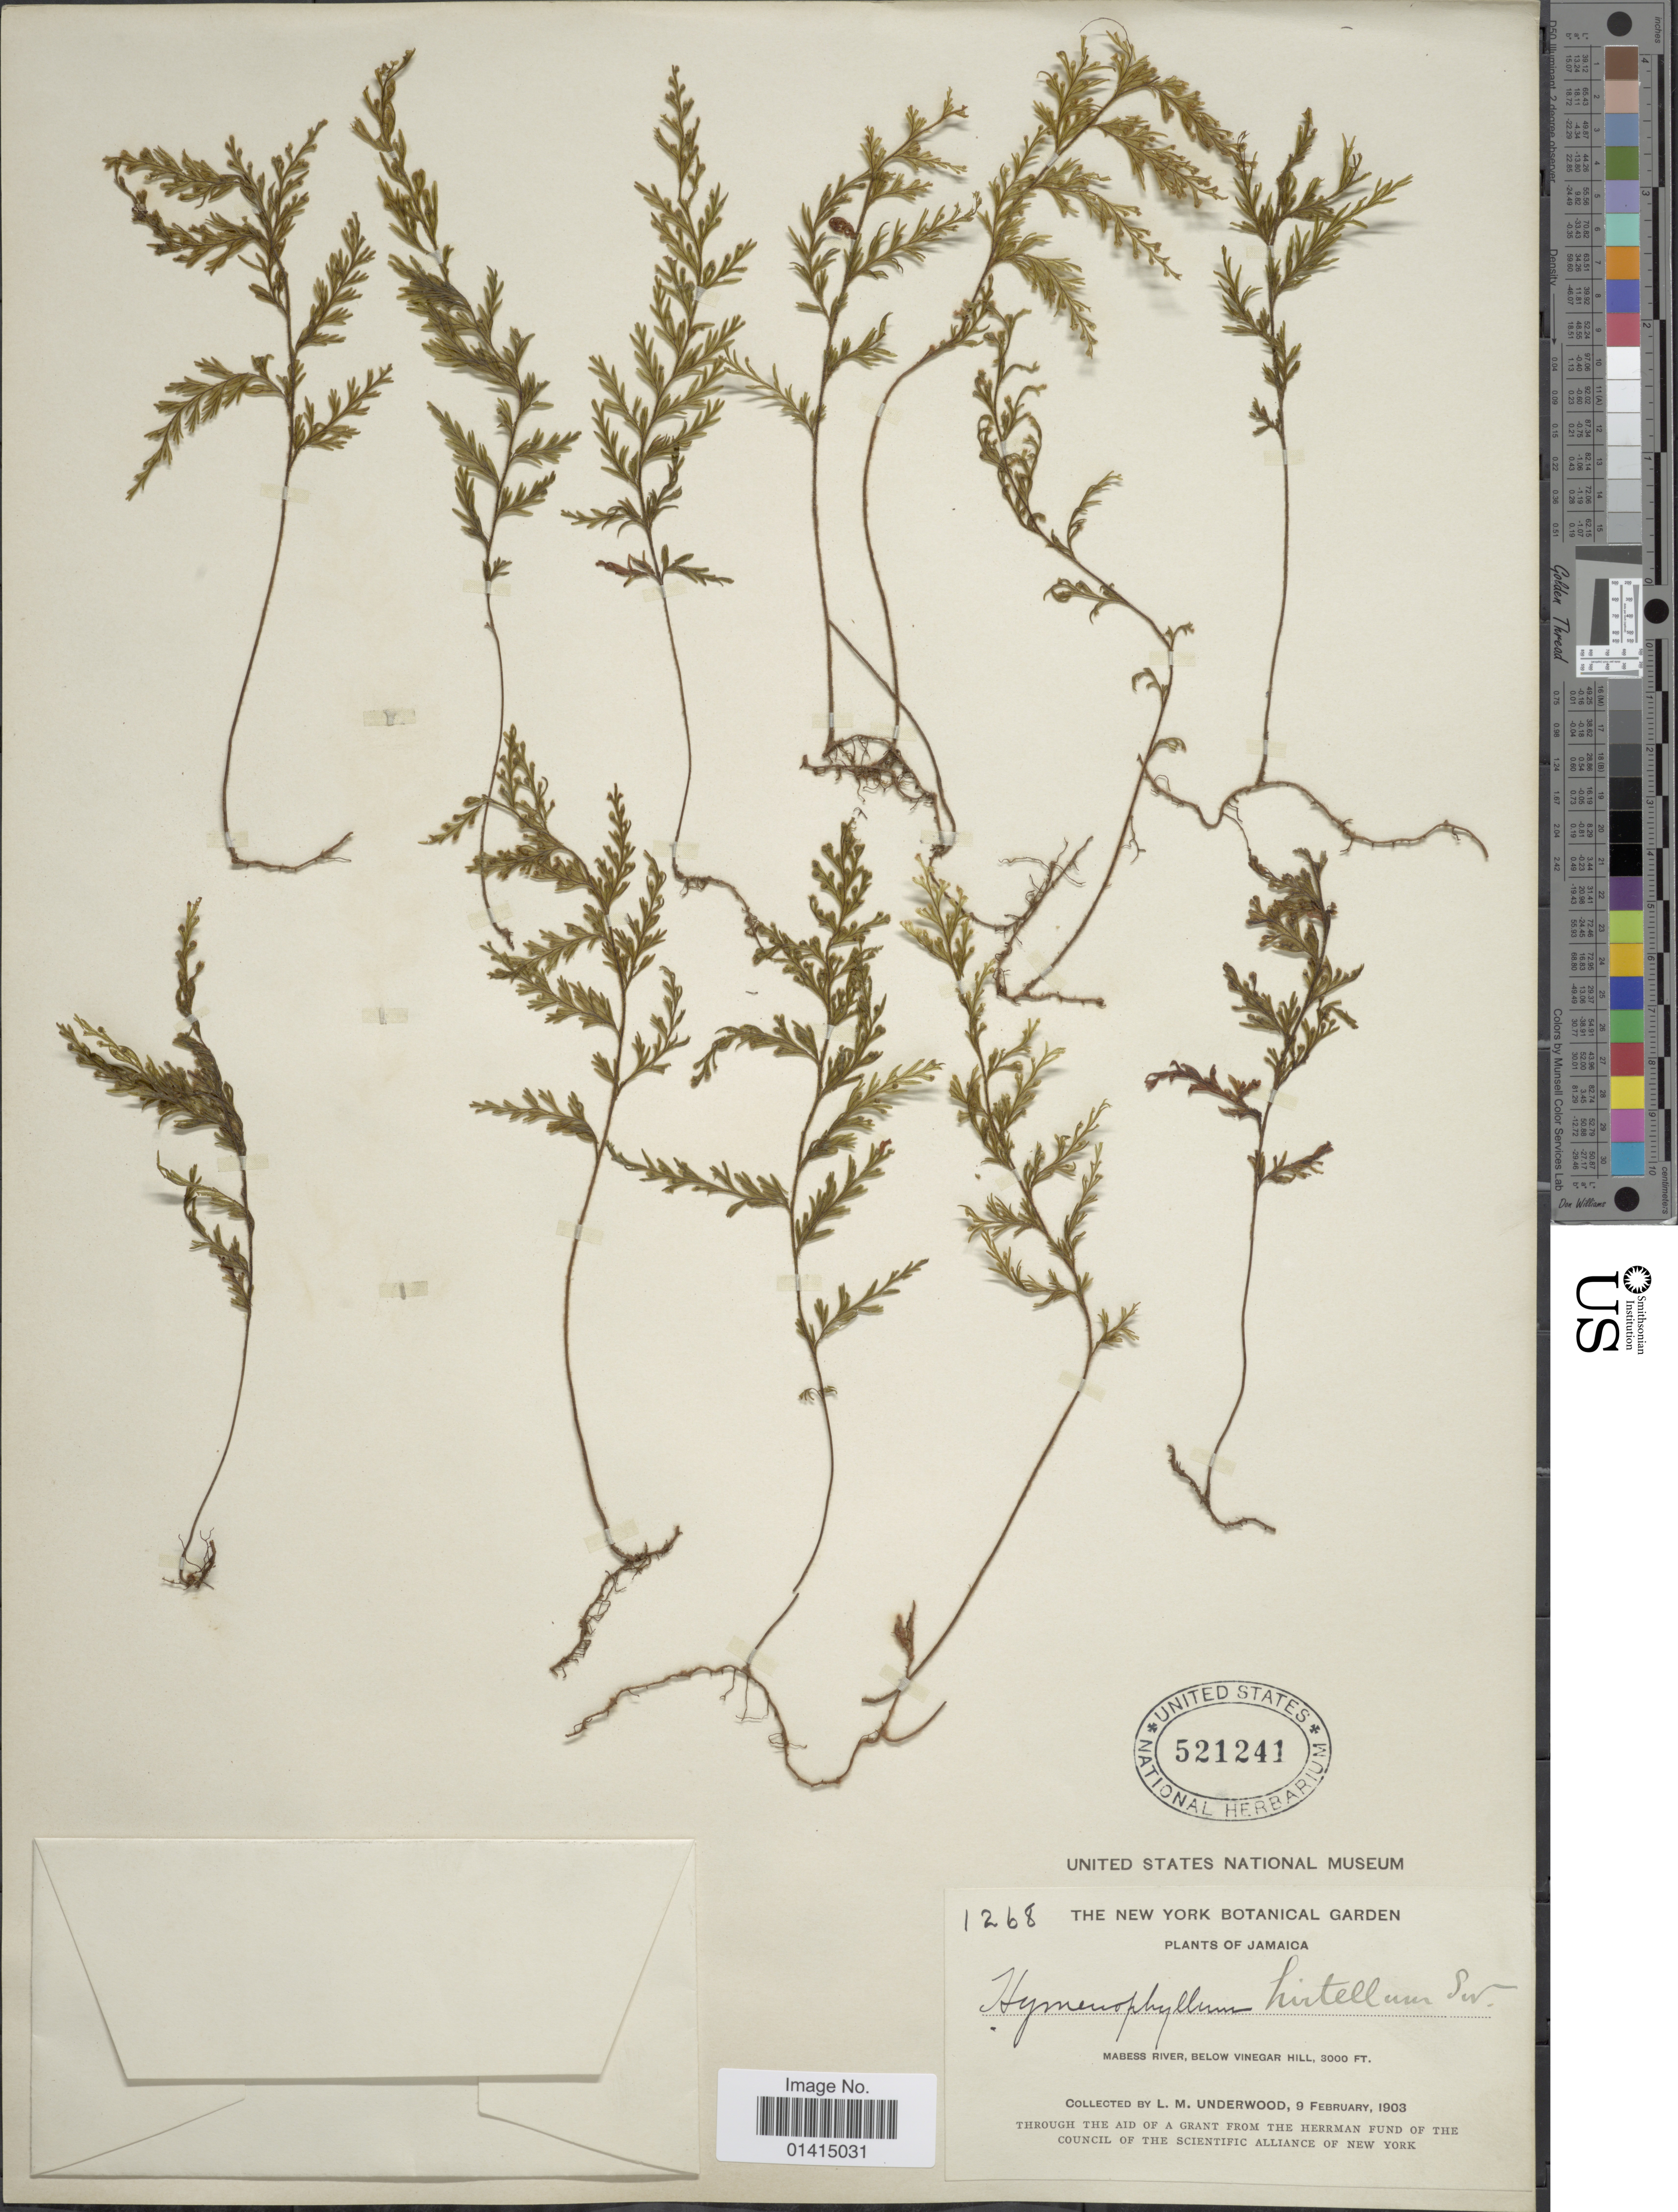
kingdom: Plantae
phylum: Tracheophyta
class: Polypodiopsida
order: Hymenophyllales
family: Hymenophyllaceae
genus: Hymenophyllum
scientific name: Hymenophyllum hirtellum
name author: Sw. in Schrad.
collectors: L. M. Underwood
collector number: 1268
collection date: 1903-02-09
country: Jamaica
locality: Mabess River, below Vinegar Hill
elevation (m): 914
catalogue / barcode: US 521241